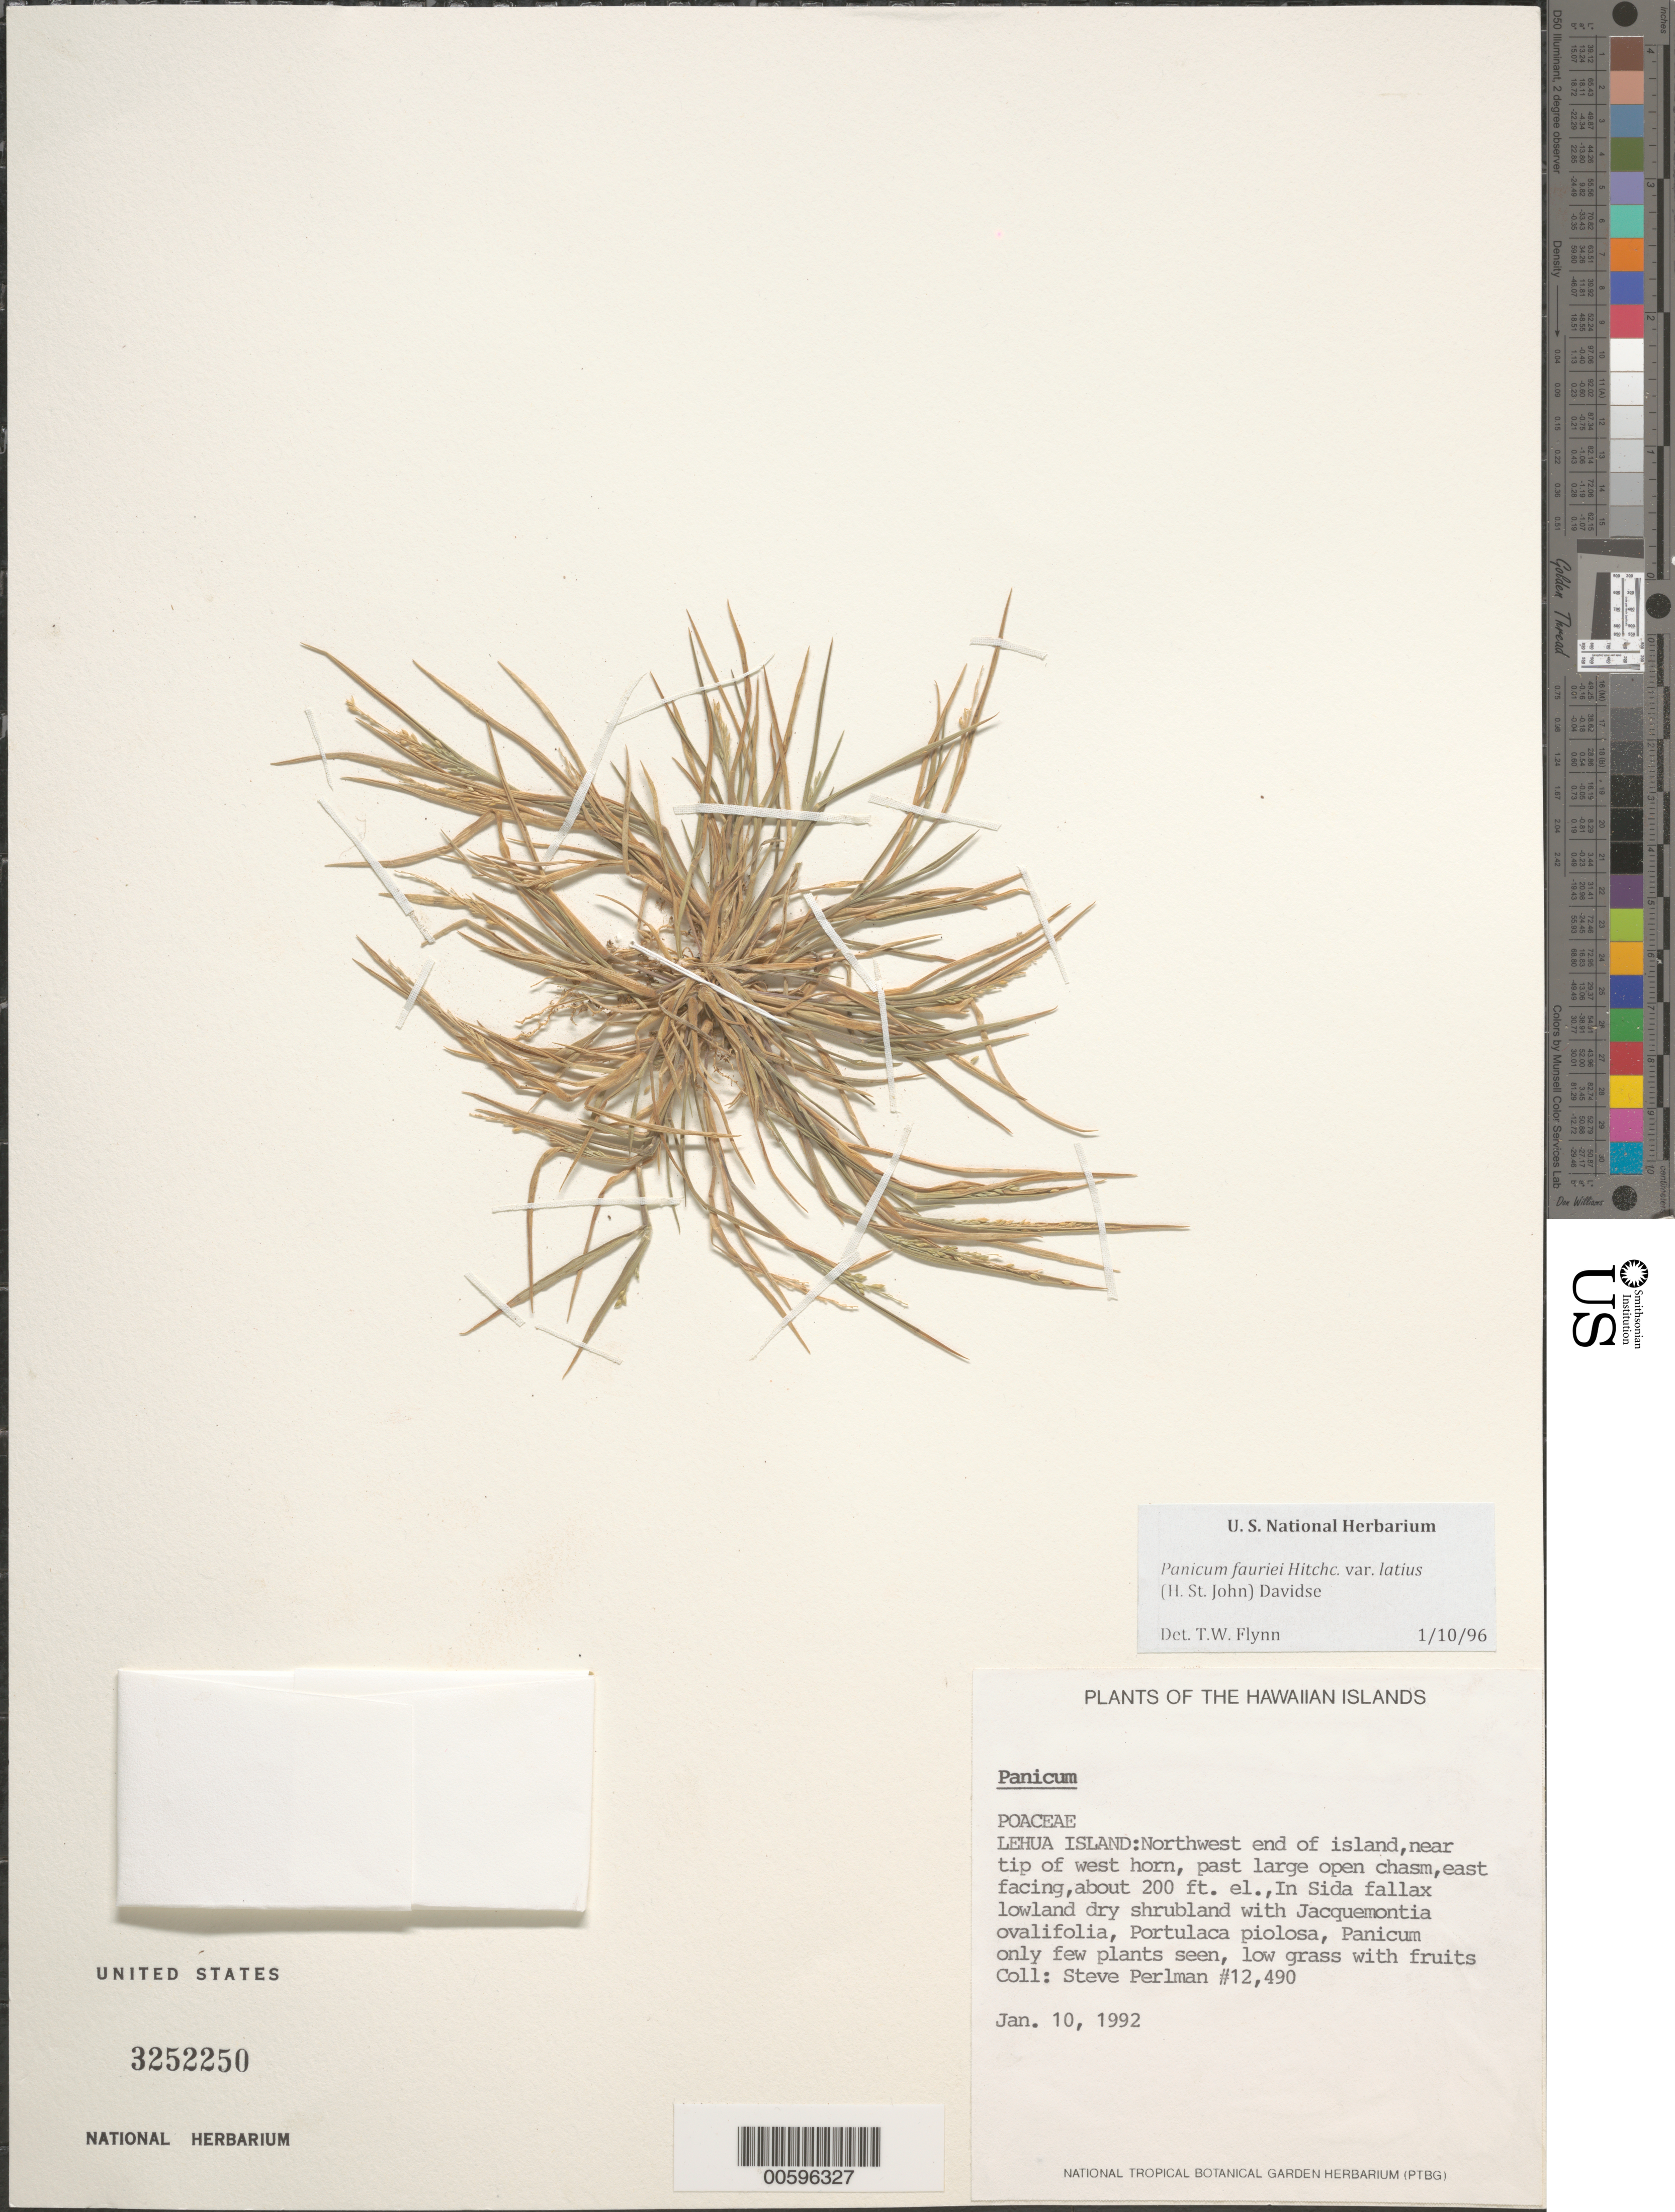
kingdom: Plantae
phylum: Tracheophyta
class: Liliopsida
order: Poales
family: Poaceae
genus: Panicum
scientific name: Panicum fauriei var. latius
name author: (H. St. John) Davidse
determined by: Flynn, T. W.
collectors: S. P. Perlman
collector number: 12490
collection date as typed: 10 Jan 1992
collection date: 1992-01-10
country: United States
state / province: Hawaii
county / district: Kauai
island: Lehua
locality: NW end of I, near tip of W horn, past large open chasm, E facing.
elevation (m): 61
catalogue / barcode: US 3252250